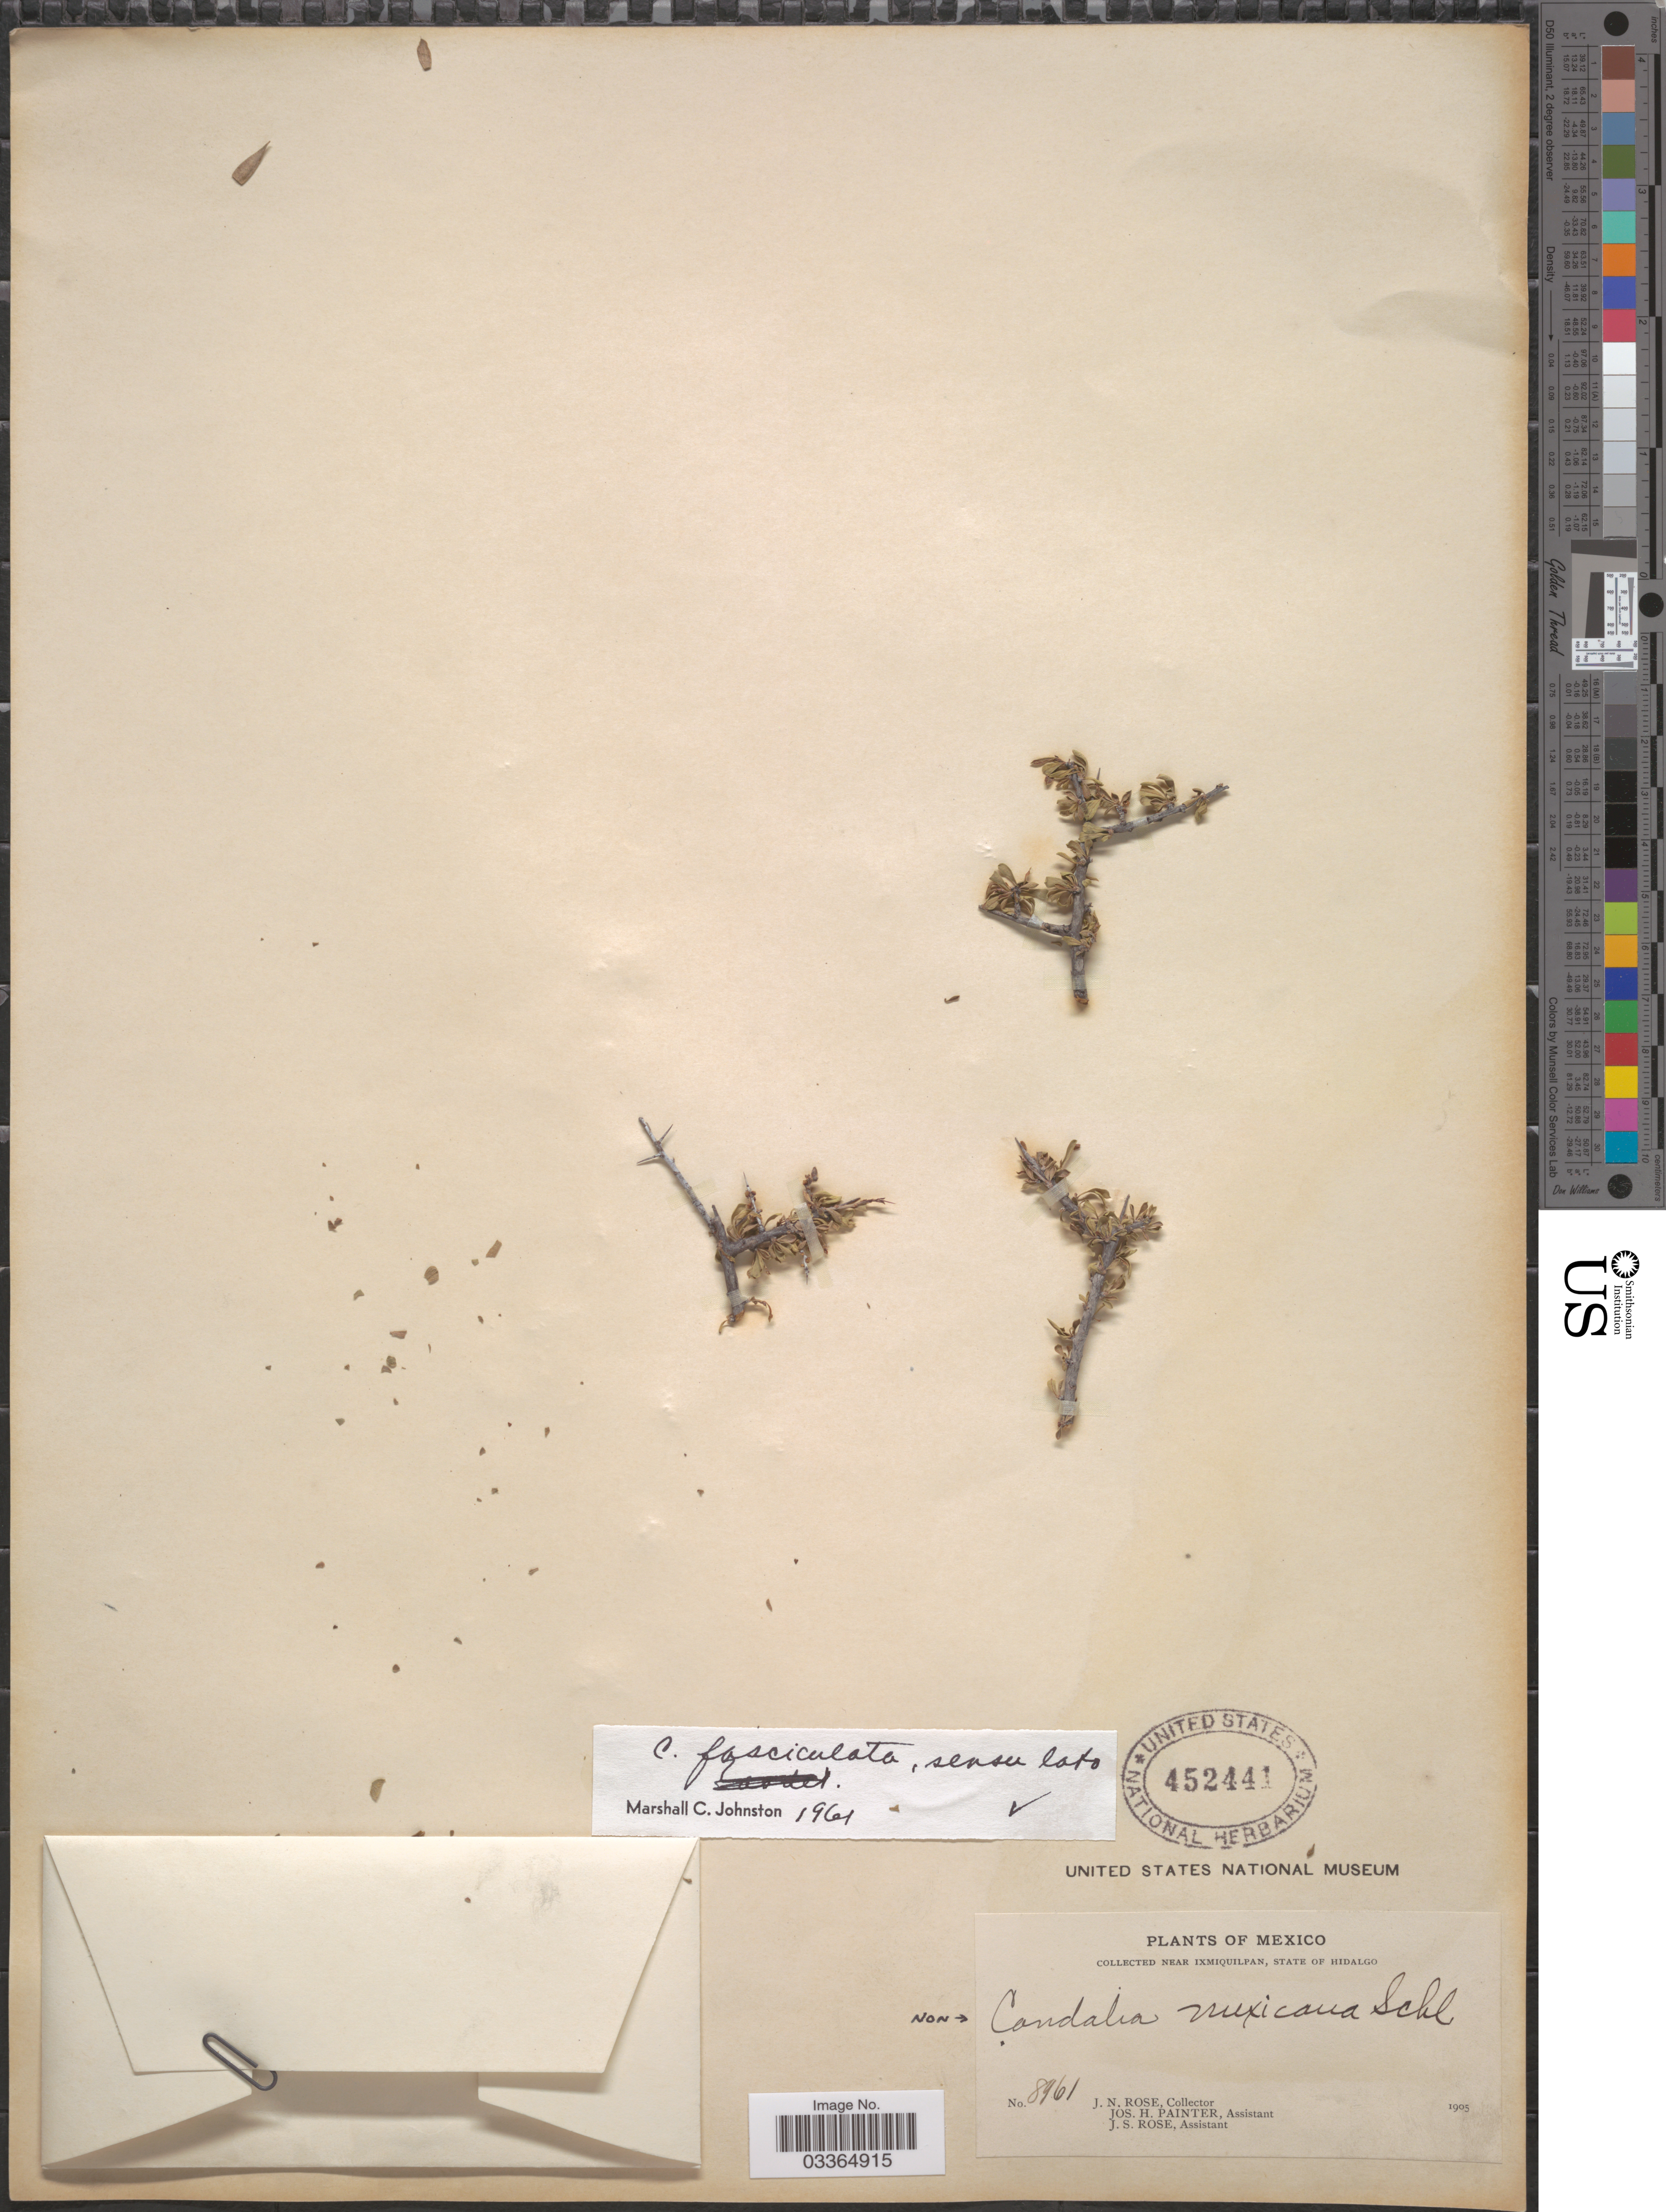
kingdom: Plantae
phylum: Tracheophyta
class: Magnoliopsida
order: Rosales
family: Rhamnaceae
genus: Condalia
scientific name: Condalia fasciculata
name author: I.M. Johnst.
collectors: J. N. Rose, J. H. Painter & J. S. Rose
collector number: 8961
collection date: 1905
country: Mexico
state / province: Hidalgo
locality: Near Ixmiquilpan.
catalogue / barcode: US 452441